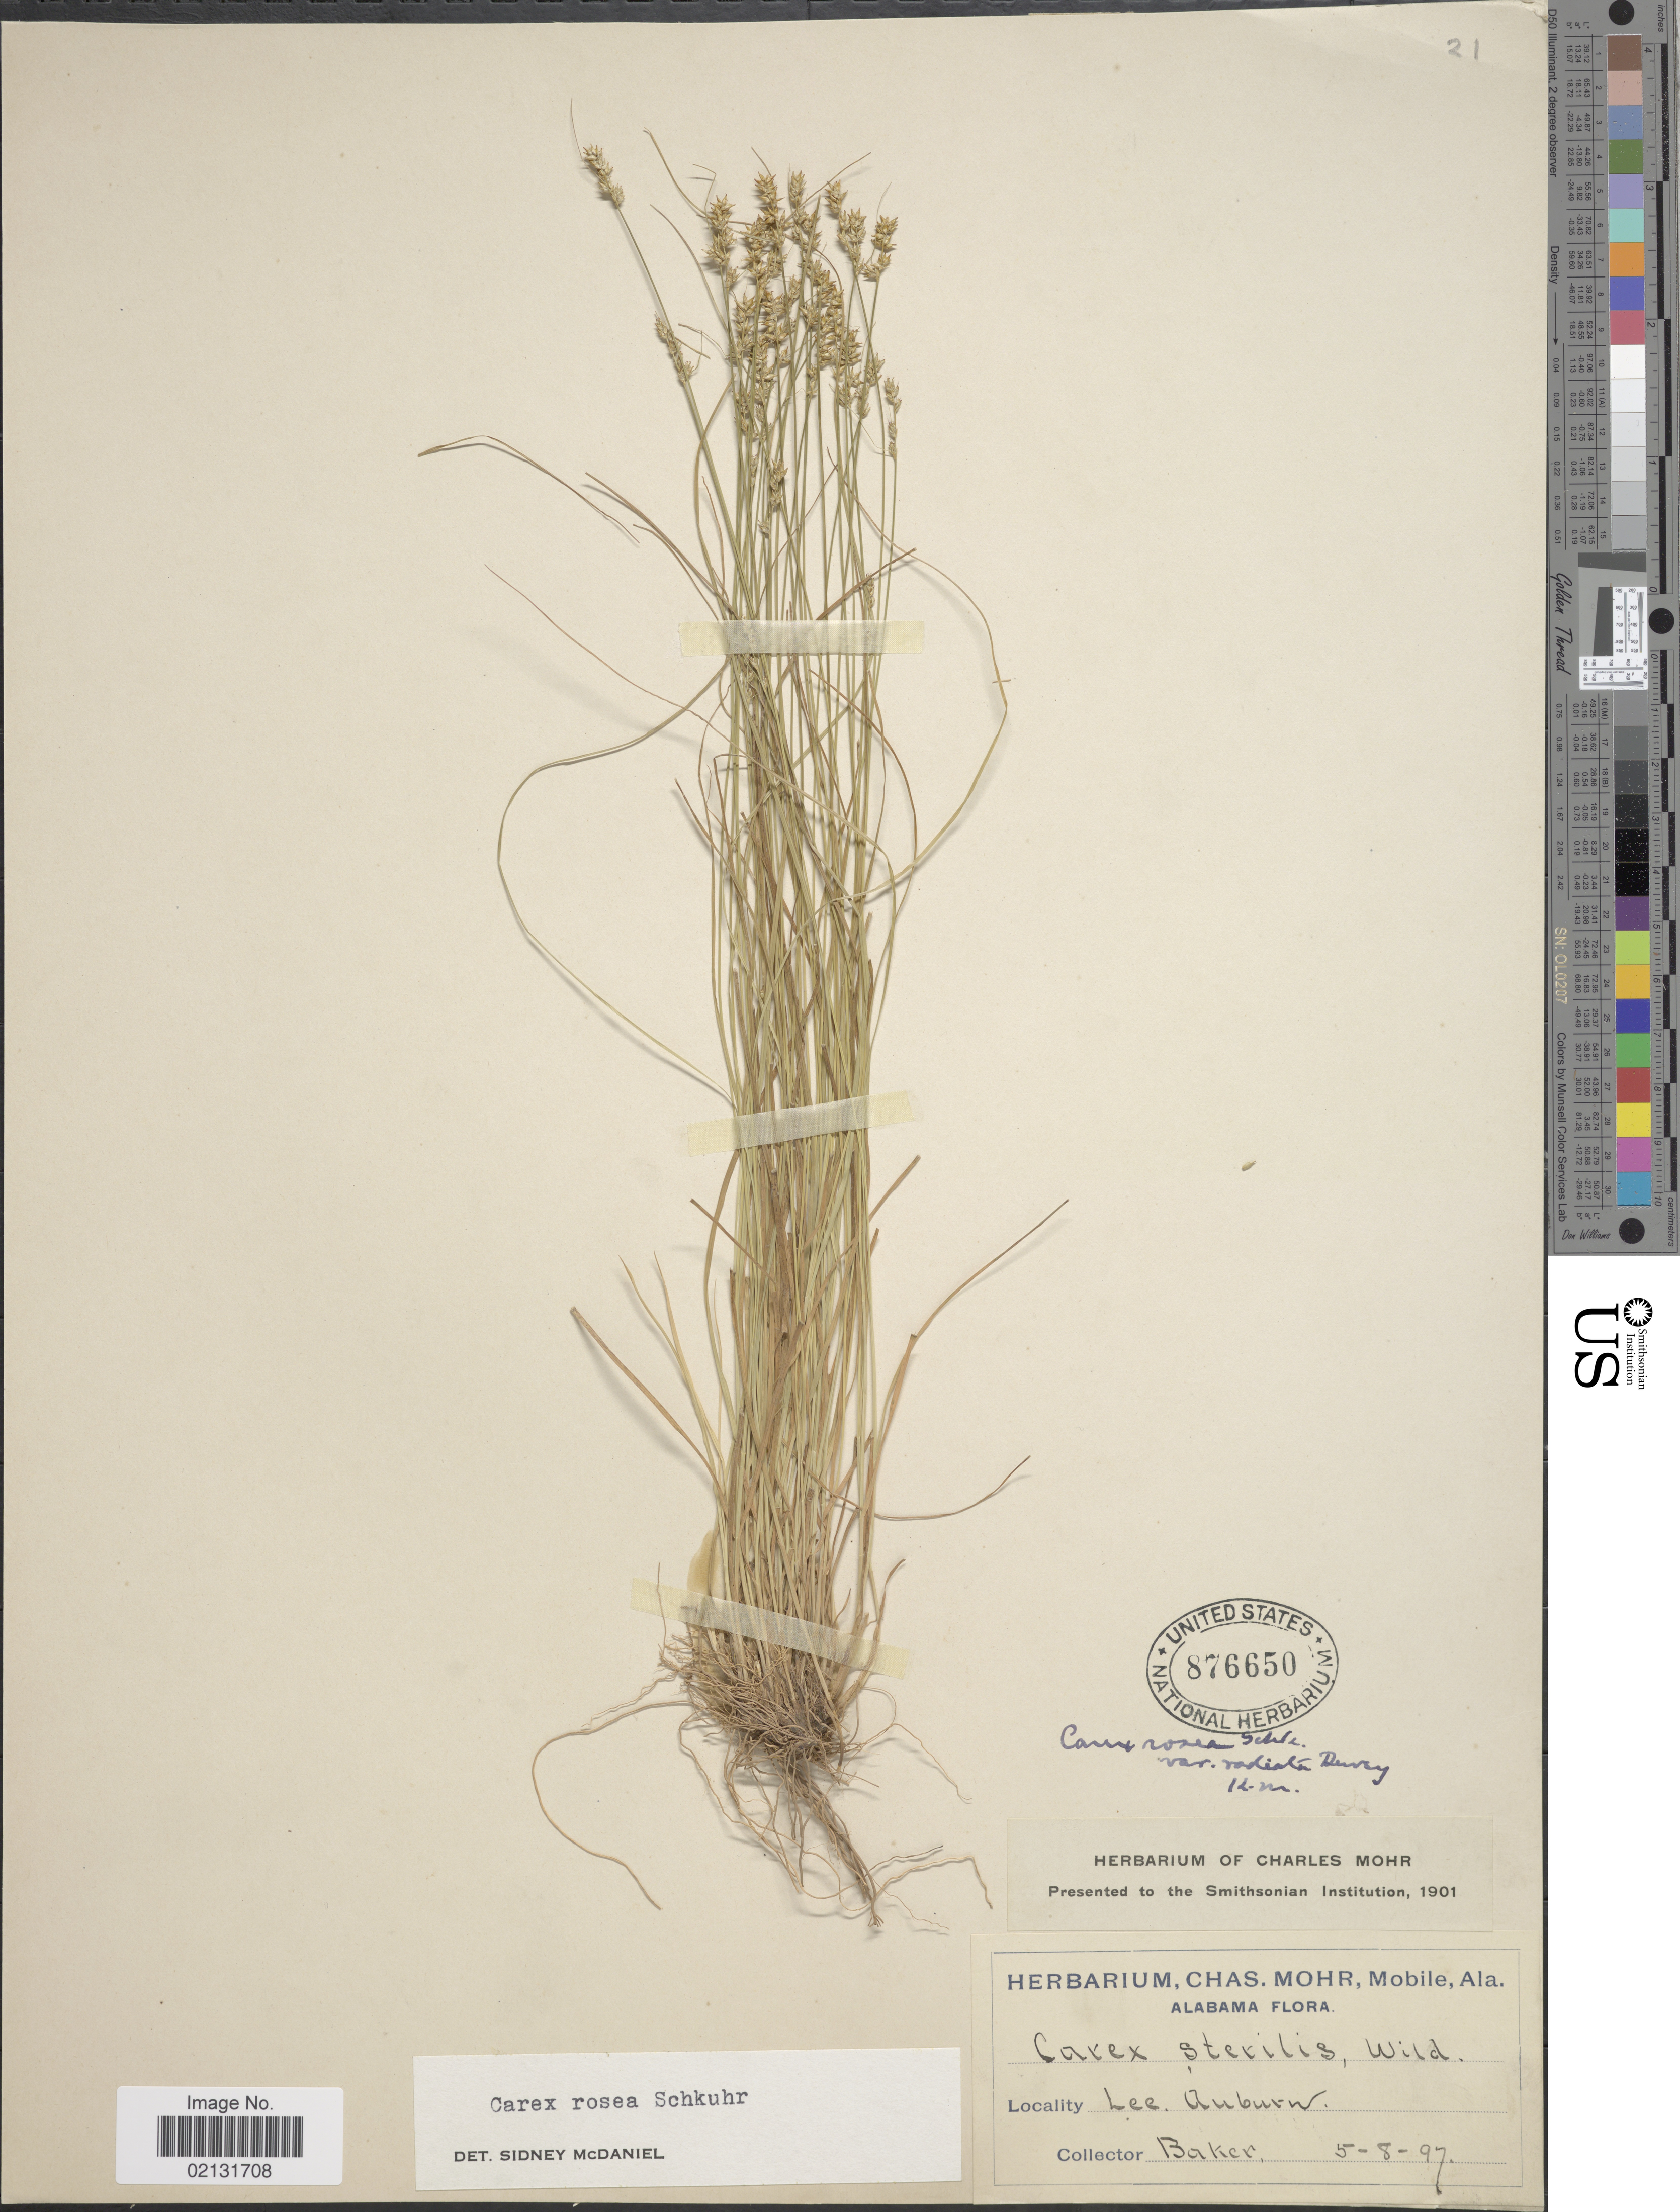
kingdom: Plantae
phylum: Tracheophyta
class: Liliopsida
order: Poales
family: Cyperaceae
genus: Carex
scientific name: Carex rosea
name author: Willd.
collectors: -- Baker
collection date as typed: Transcribed d/m/y: 8/5/97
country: United States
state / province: Alabama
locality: Lee, Auburn.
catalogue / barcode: US 876650